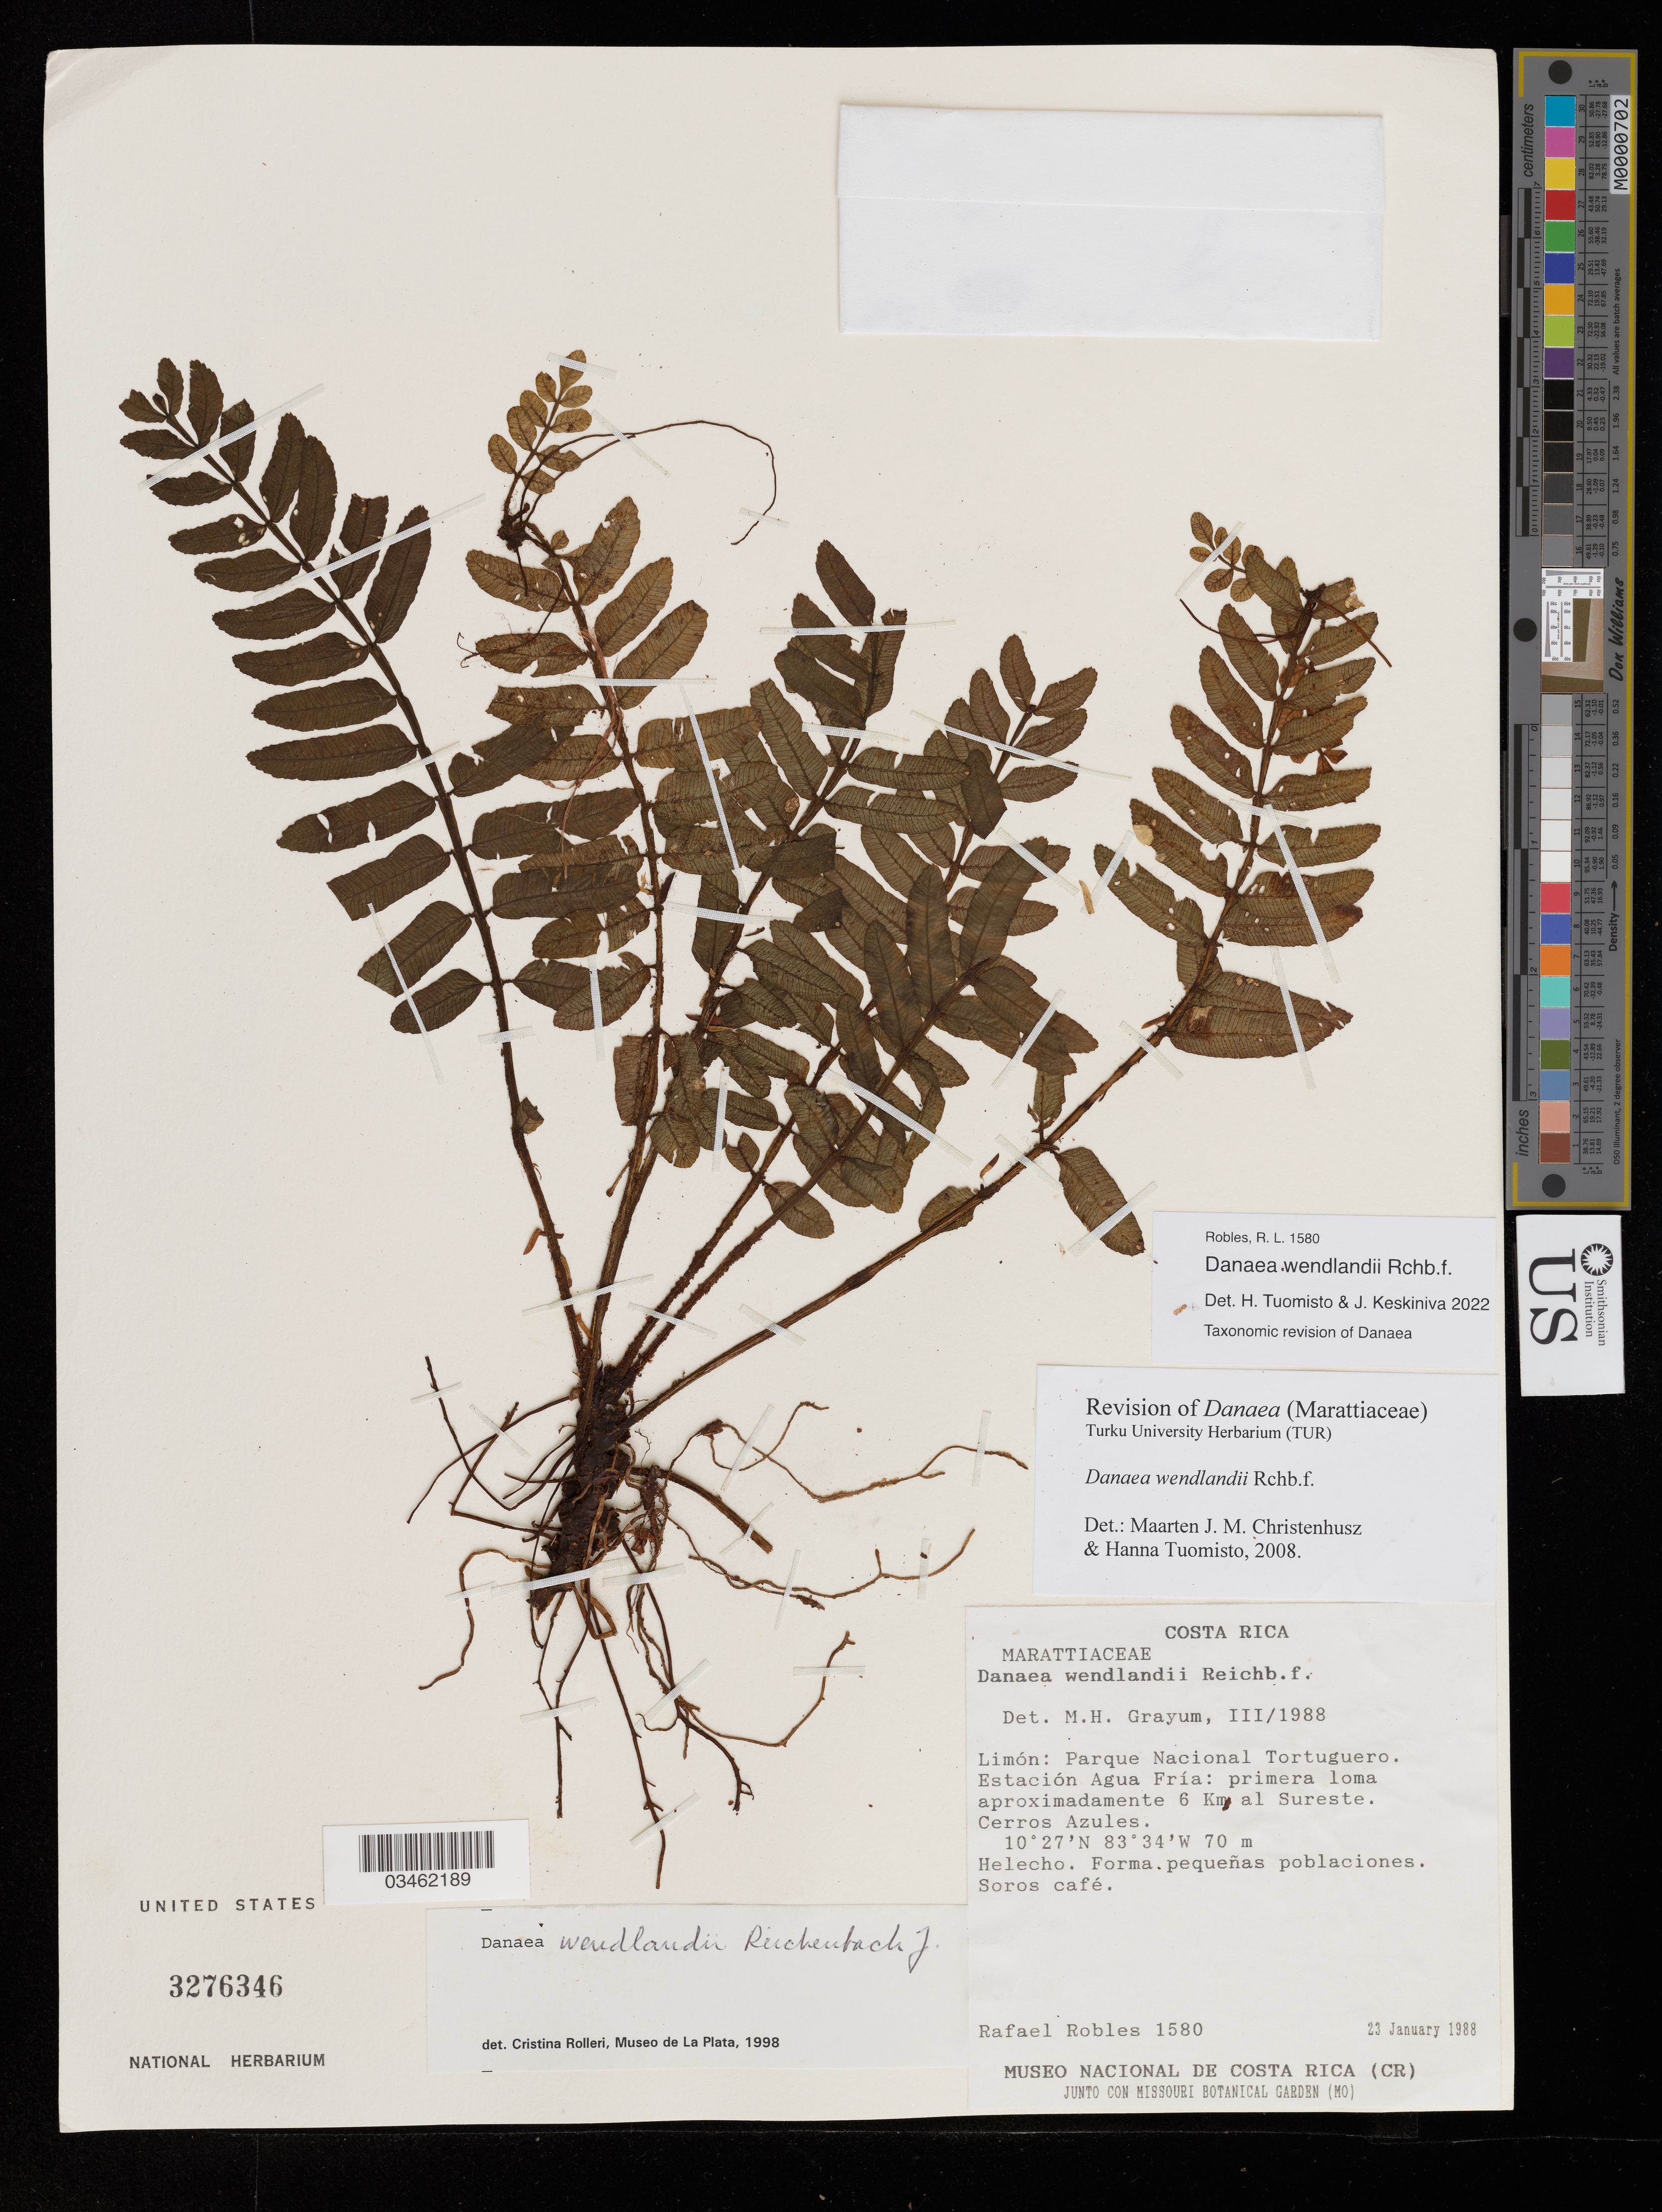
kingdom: Plantae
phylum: Tracheophyta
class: Polypodiopsida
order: Marattiales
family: Marattiaceae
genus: Danaea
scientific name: Danaea wendlandii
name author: Rchb. f.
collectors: R. Robles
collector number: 1580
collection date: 1988-01-23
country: Costa Rica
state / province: Limón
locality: Parque Nacional Tortuguero. Estación Agua Fría: primera loma aproximadamente 6 Km, al Sureste. Cerros Azules.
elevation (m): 70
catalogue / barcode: US 3276346